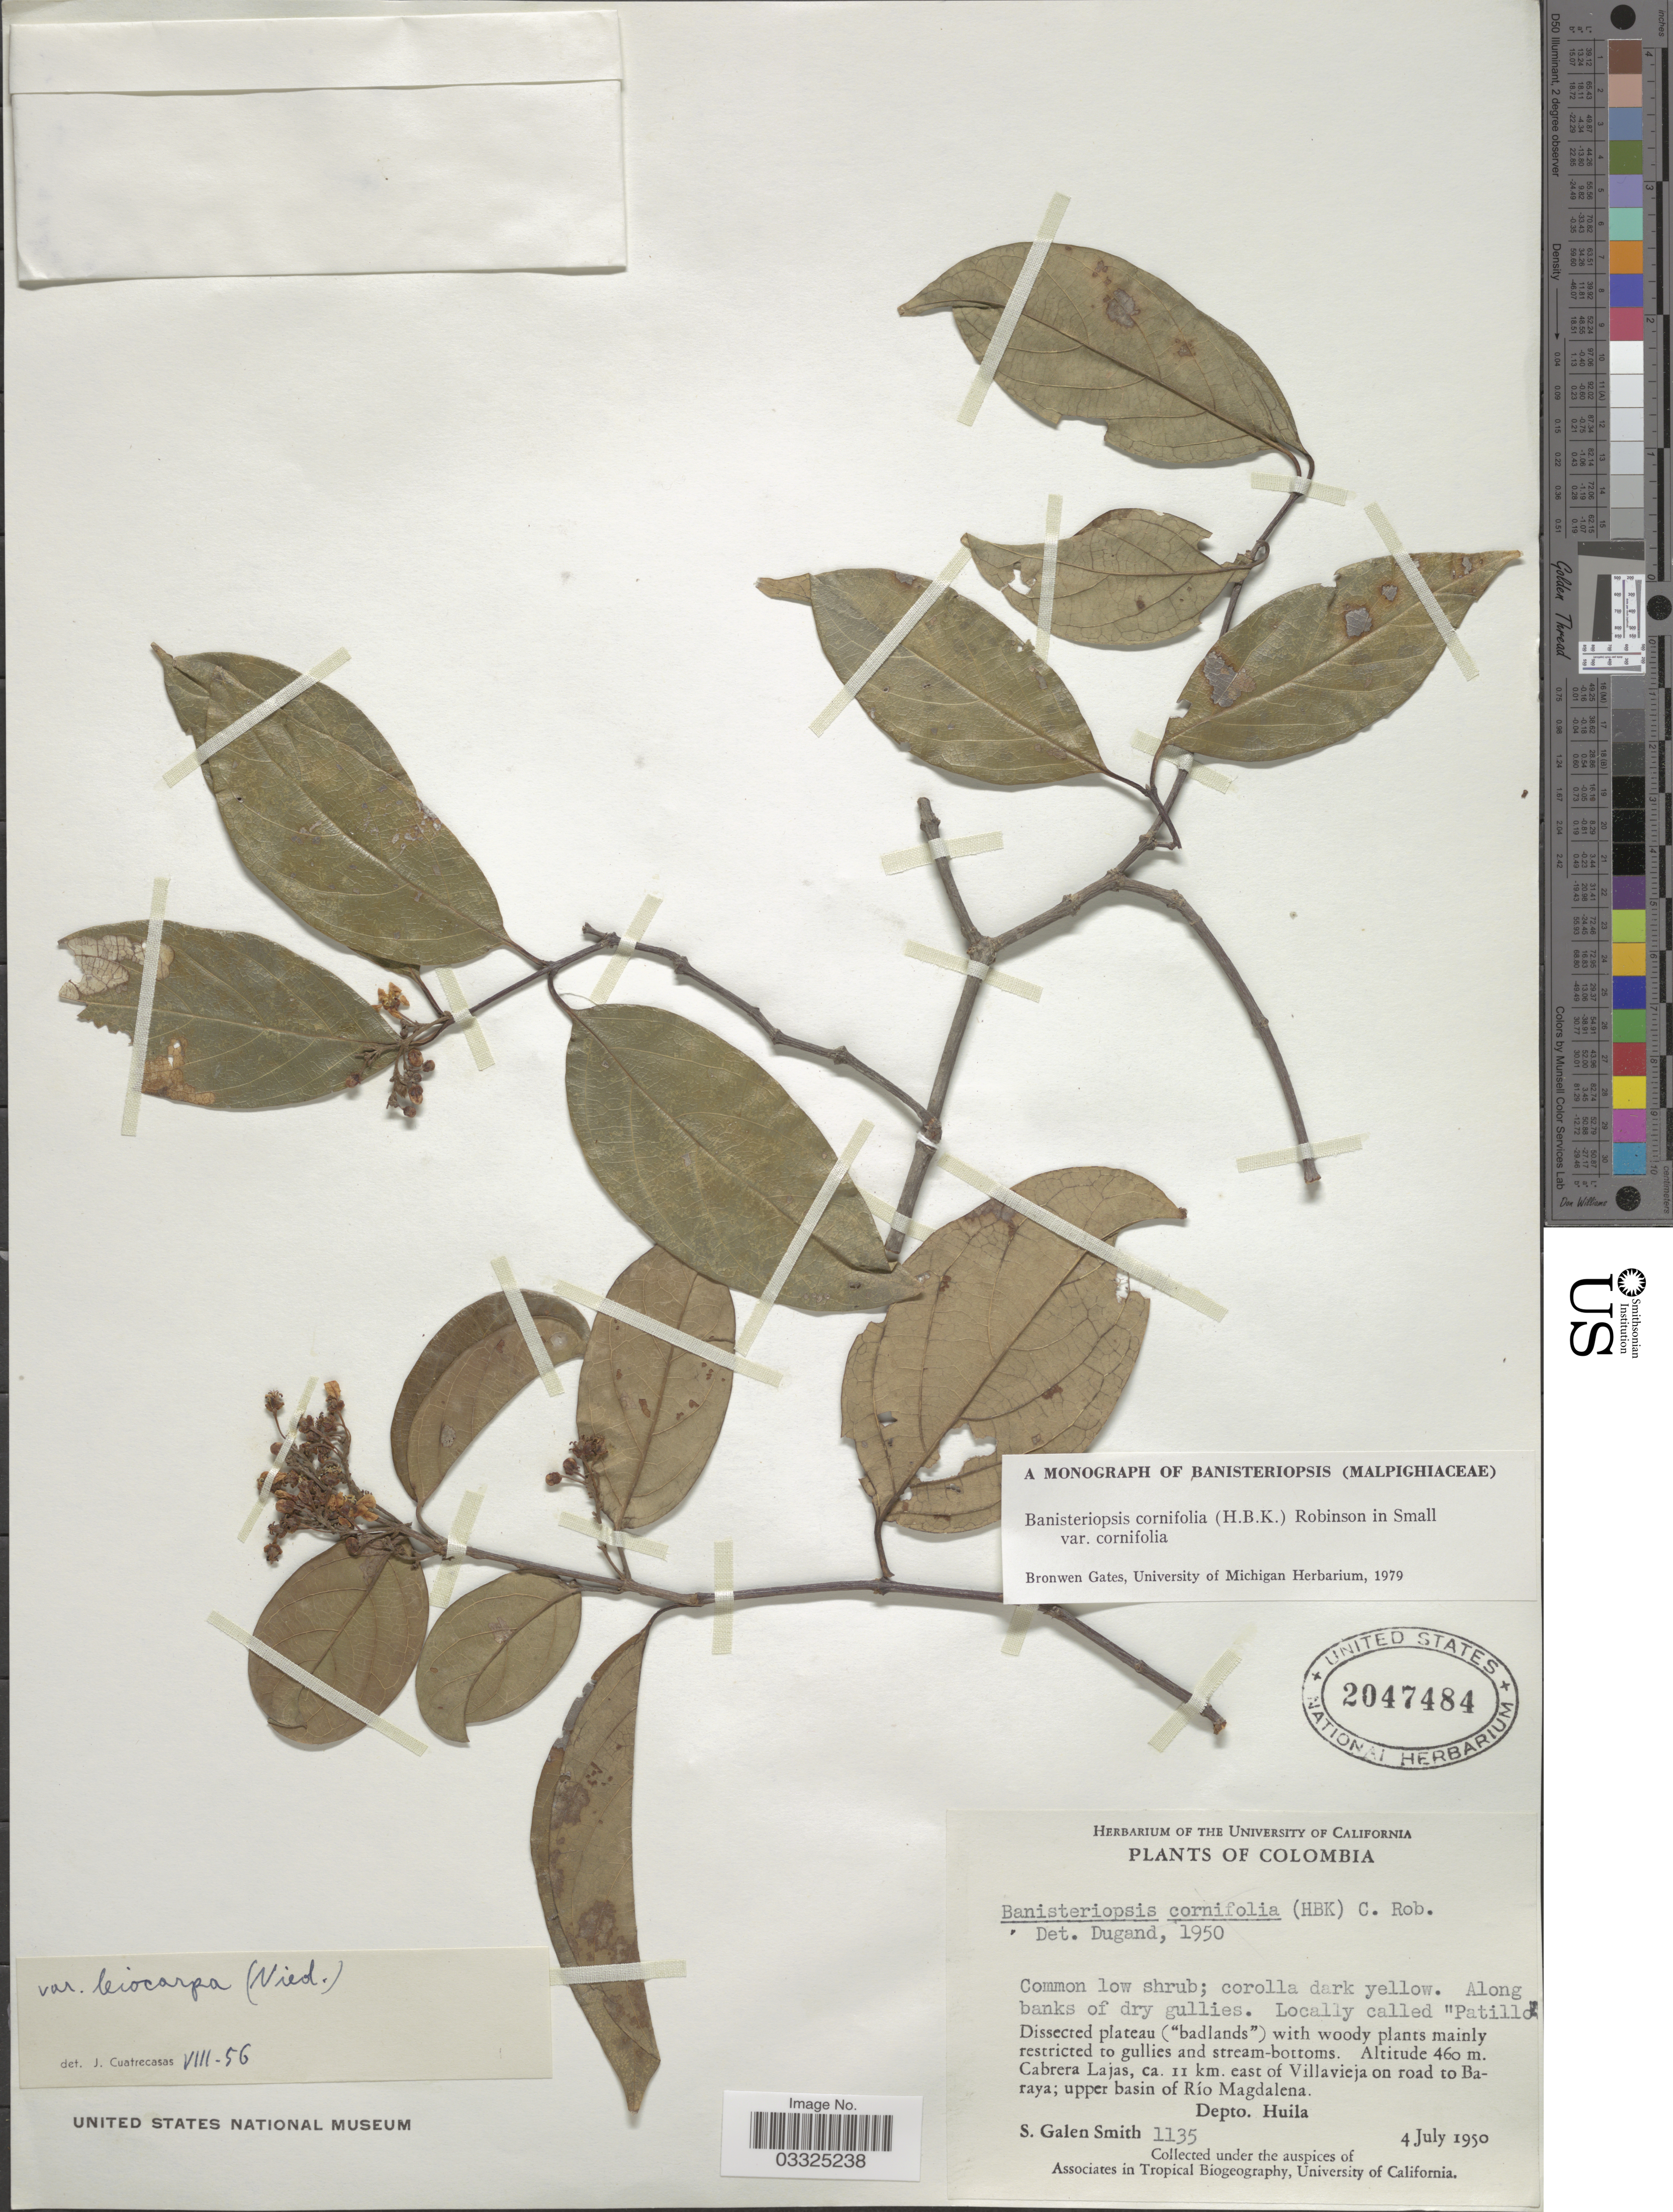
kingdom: Plantae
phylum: Tracheophyta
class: Magnoliopsida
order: Malpighiales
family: Malpighiaceae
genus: Bronwenia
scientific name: Bronwenia cornifolia var. cornifolia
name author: (Kunth) W.R. Anderson & C. Davis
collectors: S. G. Smith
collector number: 1135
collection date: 1950-07-04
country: Colombia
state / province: Huila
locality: Cabrera Lajas, ca. 11 km. east of Villavieja on road to Baraya; upper basin of Río Magdalena. Depto. Huila.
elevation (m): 460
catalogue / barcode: US 2047484